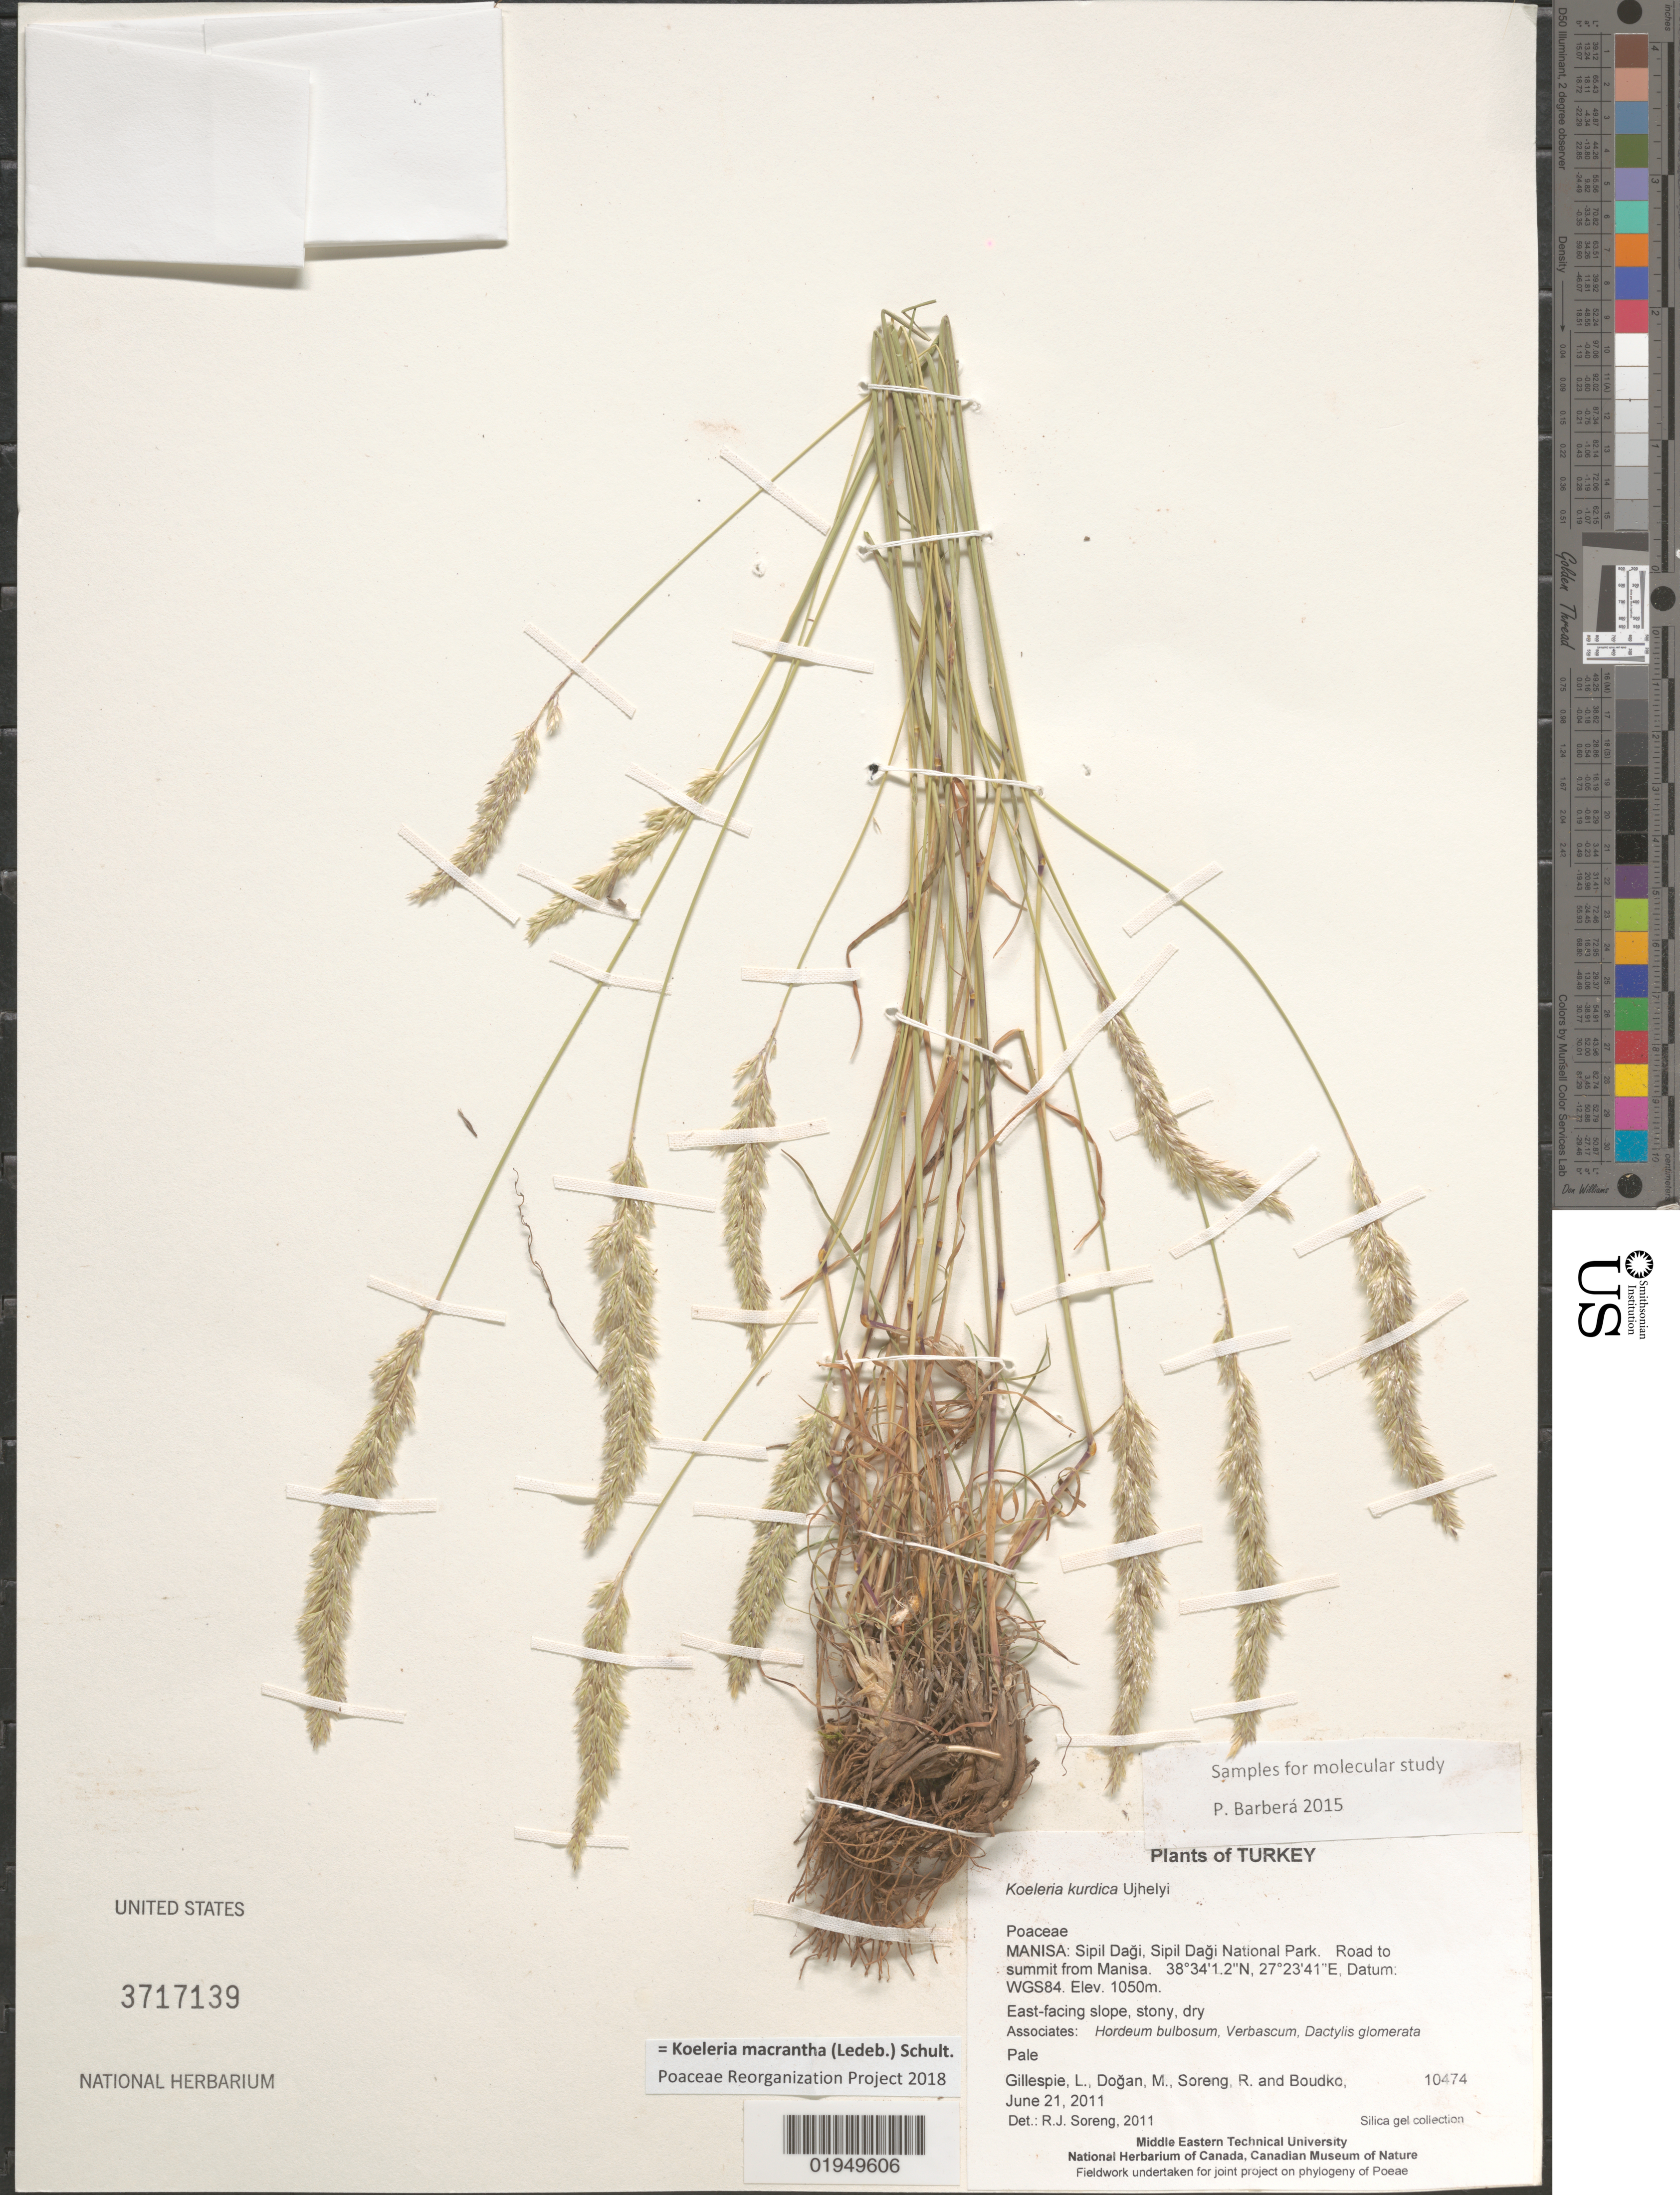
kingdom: Plantae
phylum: Tracheophyta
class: Liliopsida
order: Poales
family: Poaceae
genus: Koeleria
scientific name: Koeleria macrantha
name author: (Ledeb.) Schult.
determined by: Poaceae Reorganization Project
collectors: L. J. Gillespie, M. Doğan, R. J. Soreng & K. Boudko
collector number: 10474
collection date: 2011-06-21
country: Turkey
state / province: Manisa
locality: Sipil Dagi, Sipil Dagi National Park. Road to summit from Manisa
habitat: East-facing slope, stony, dry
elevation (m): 1050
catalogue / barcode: US 3717139